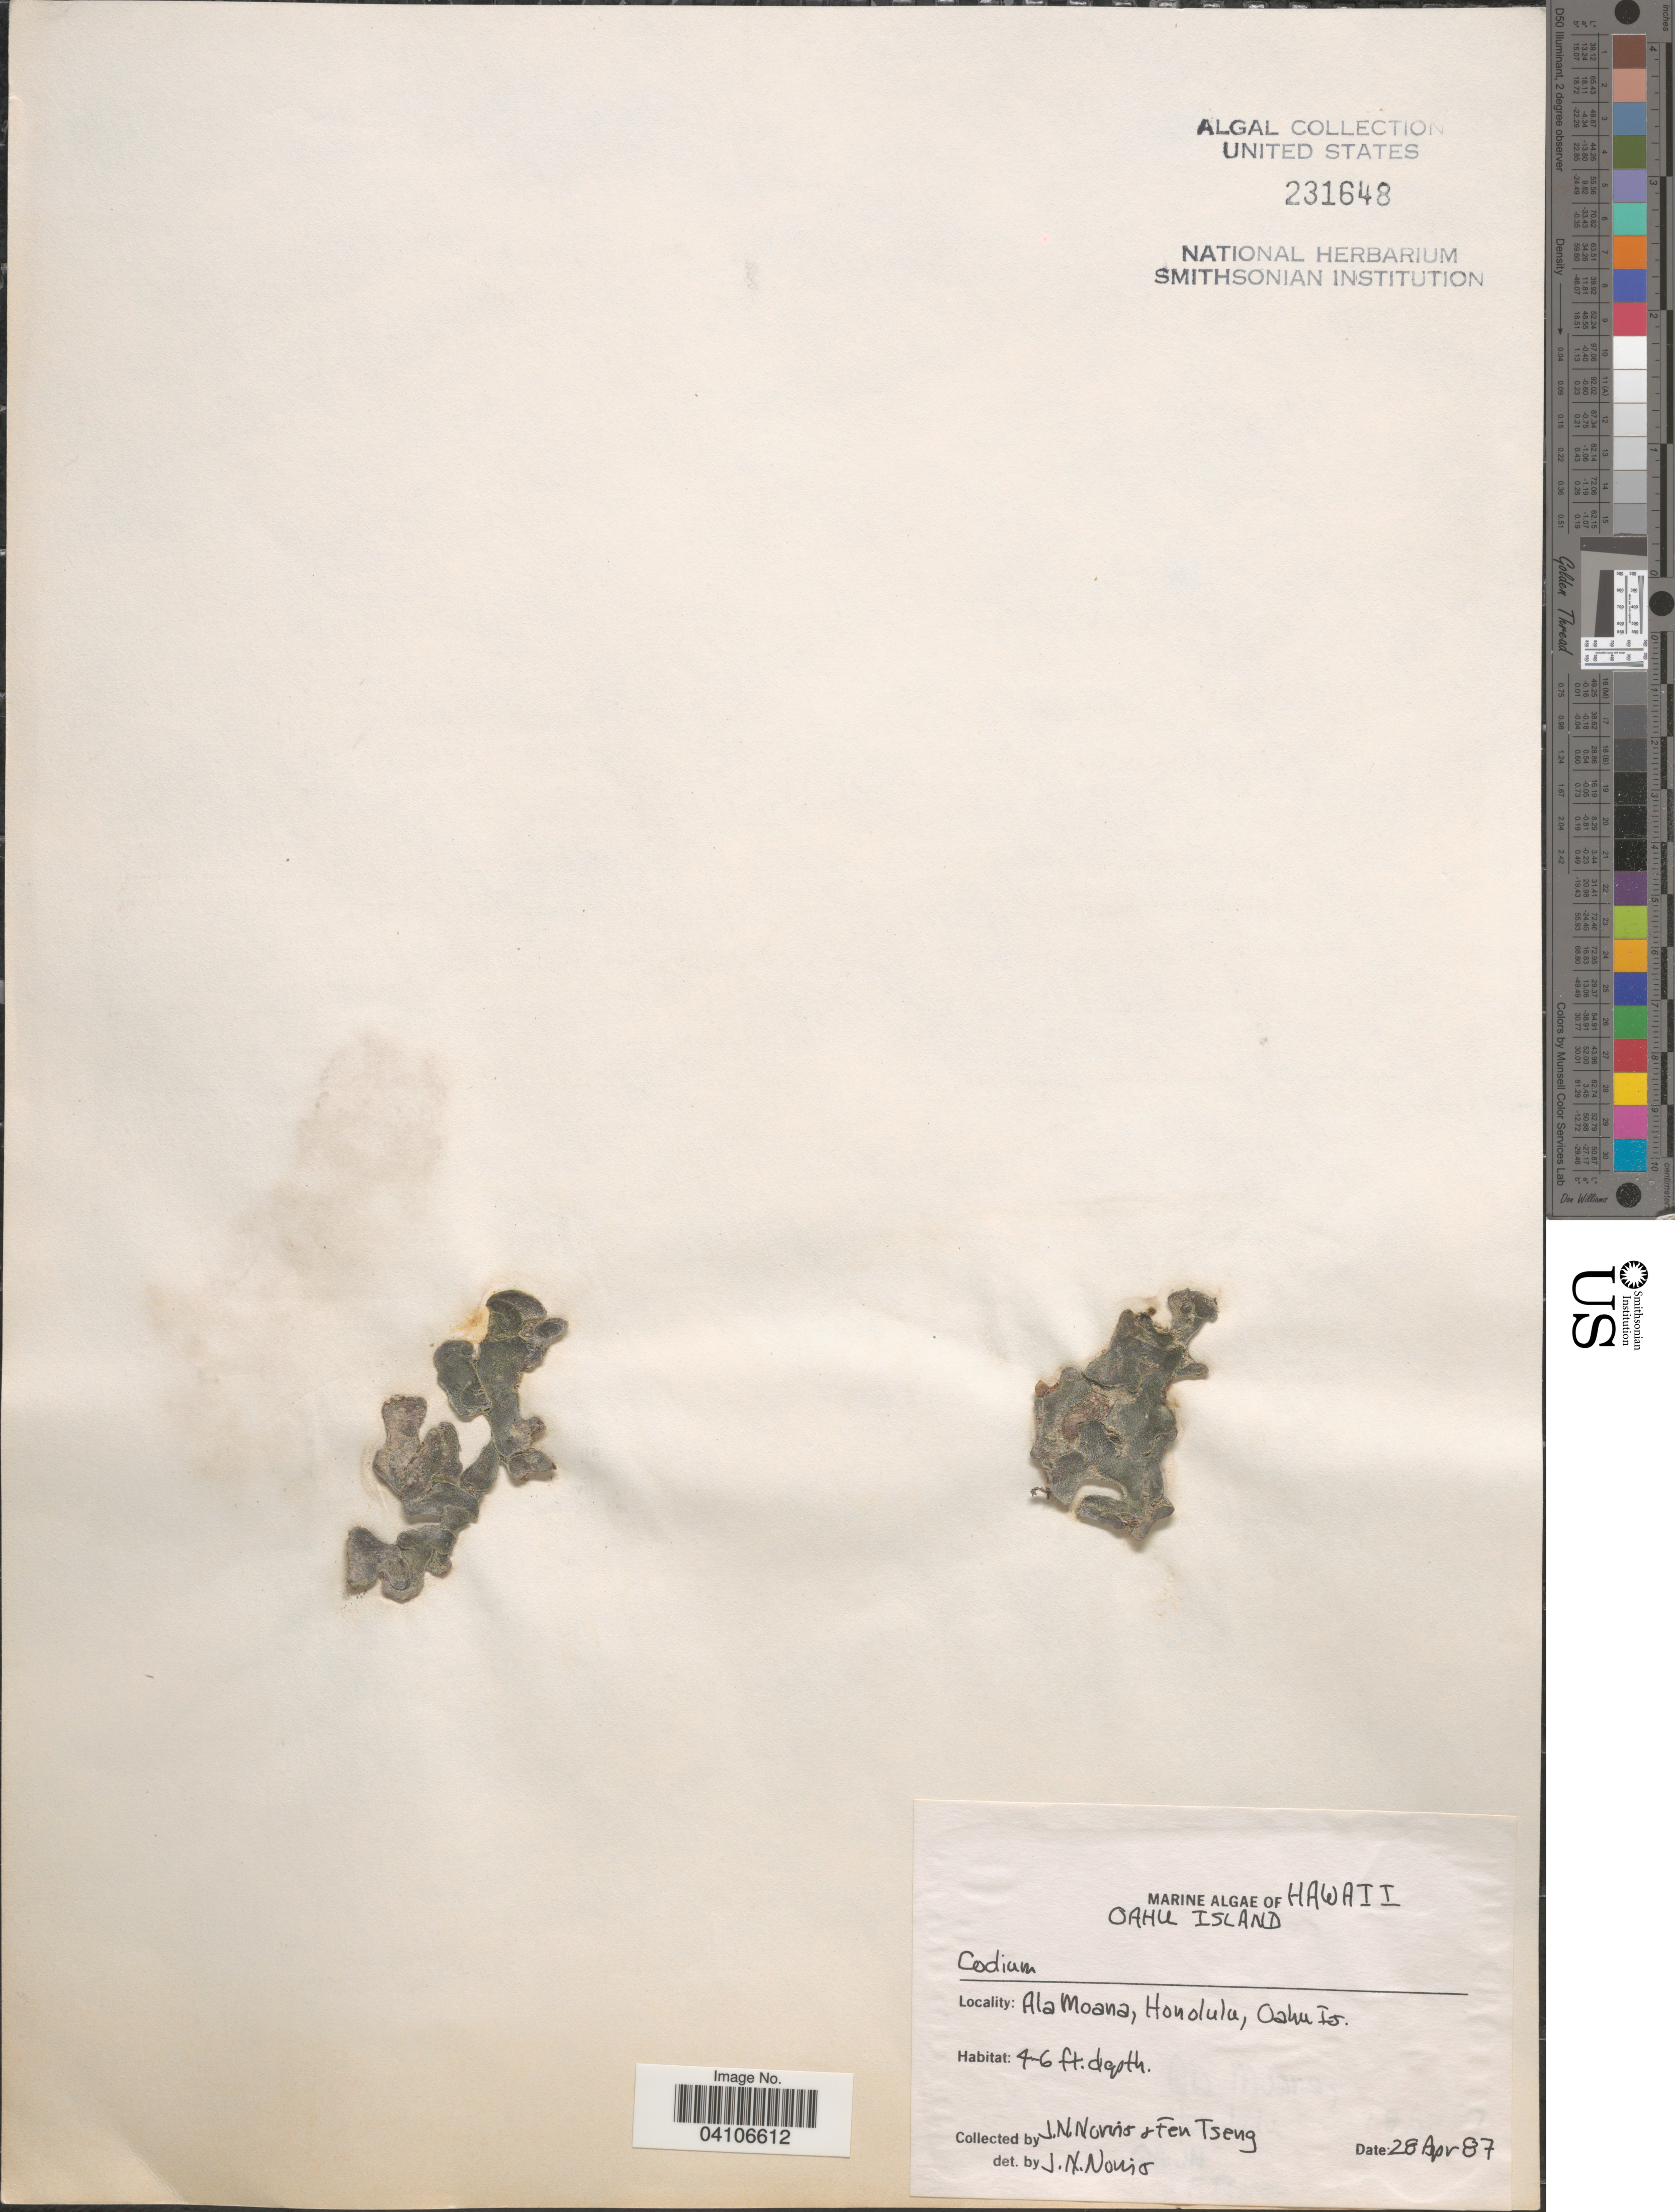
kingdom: Plantae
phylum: Chlorophyta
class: Ulvophyceae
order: Bryopsidales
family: Codiaceae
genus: Codium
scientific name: Codium sp.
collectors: J. Norris & F. Tseng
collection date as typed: Transcribed d/m/y: 28/4/87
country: United States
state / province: Hawaii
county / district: Honolulu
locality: Oahu Island. Ala Moana, Honolulu.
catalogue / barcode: US 231648